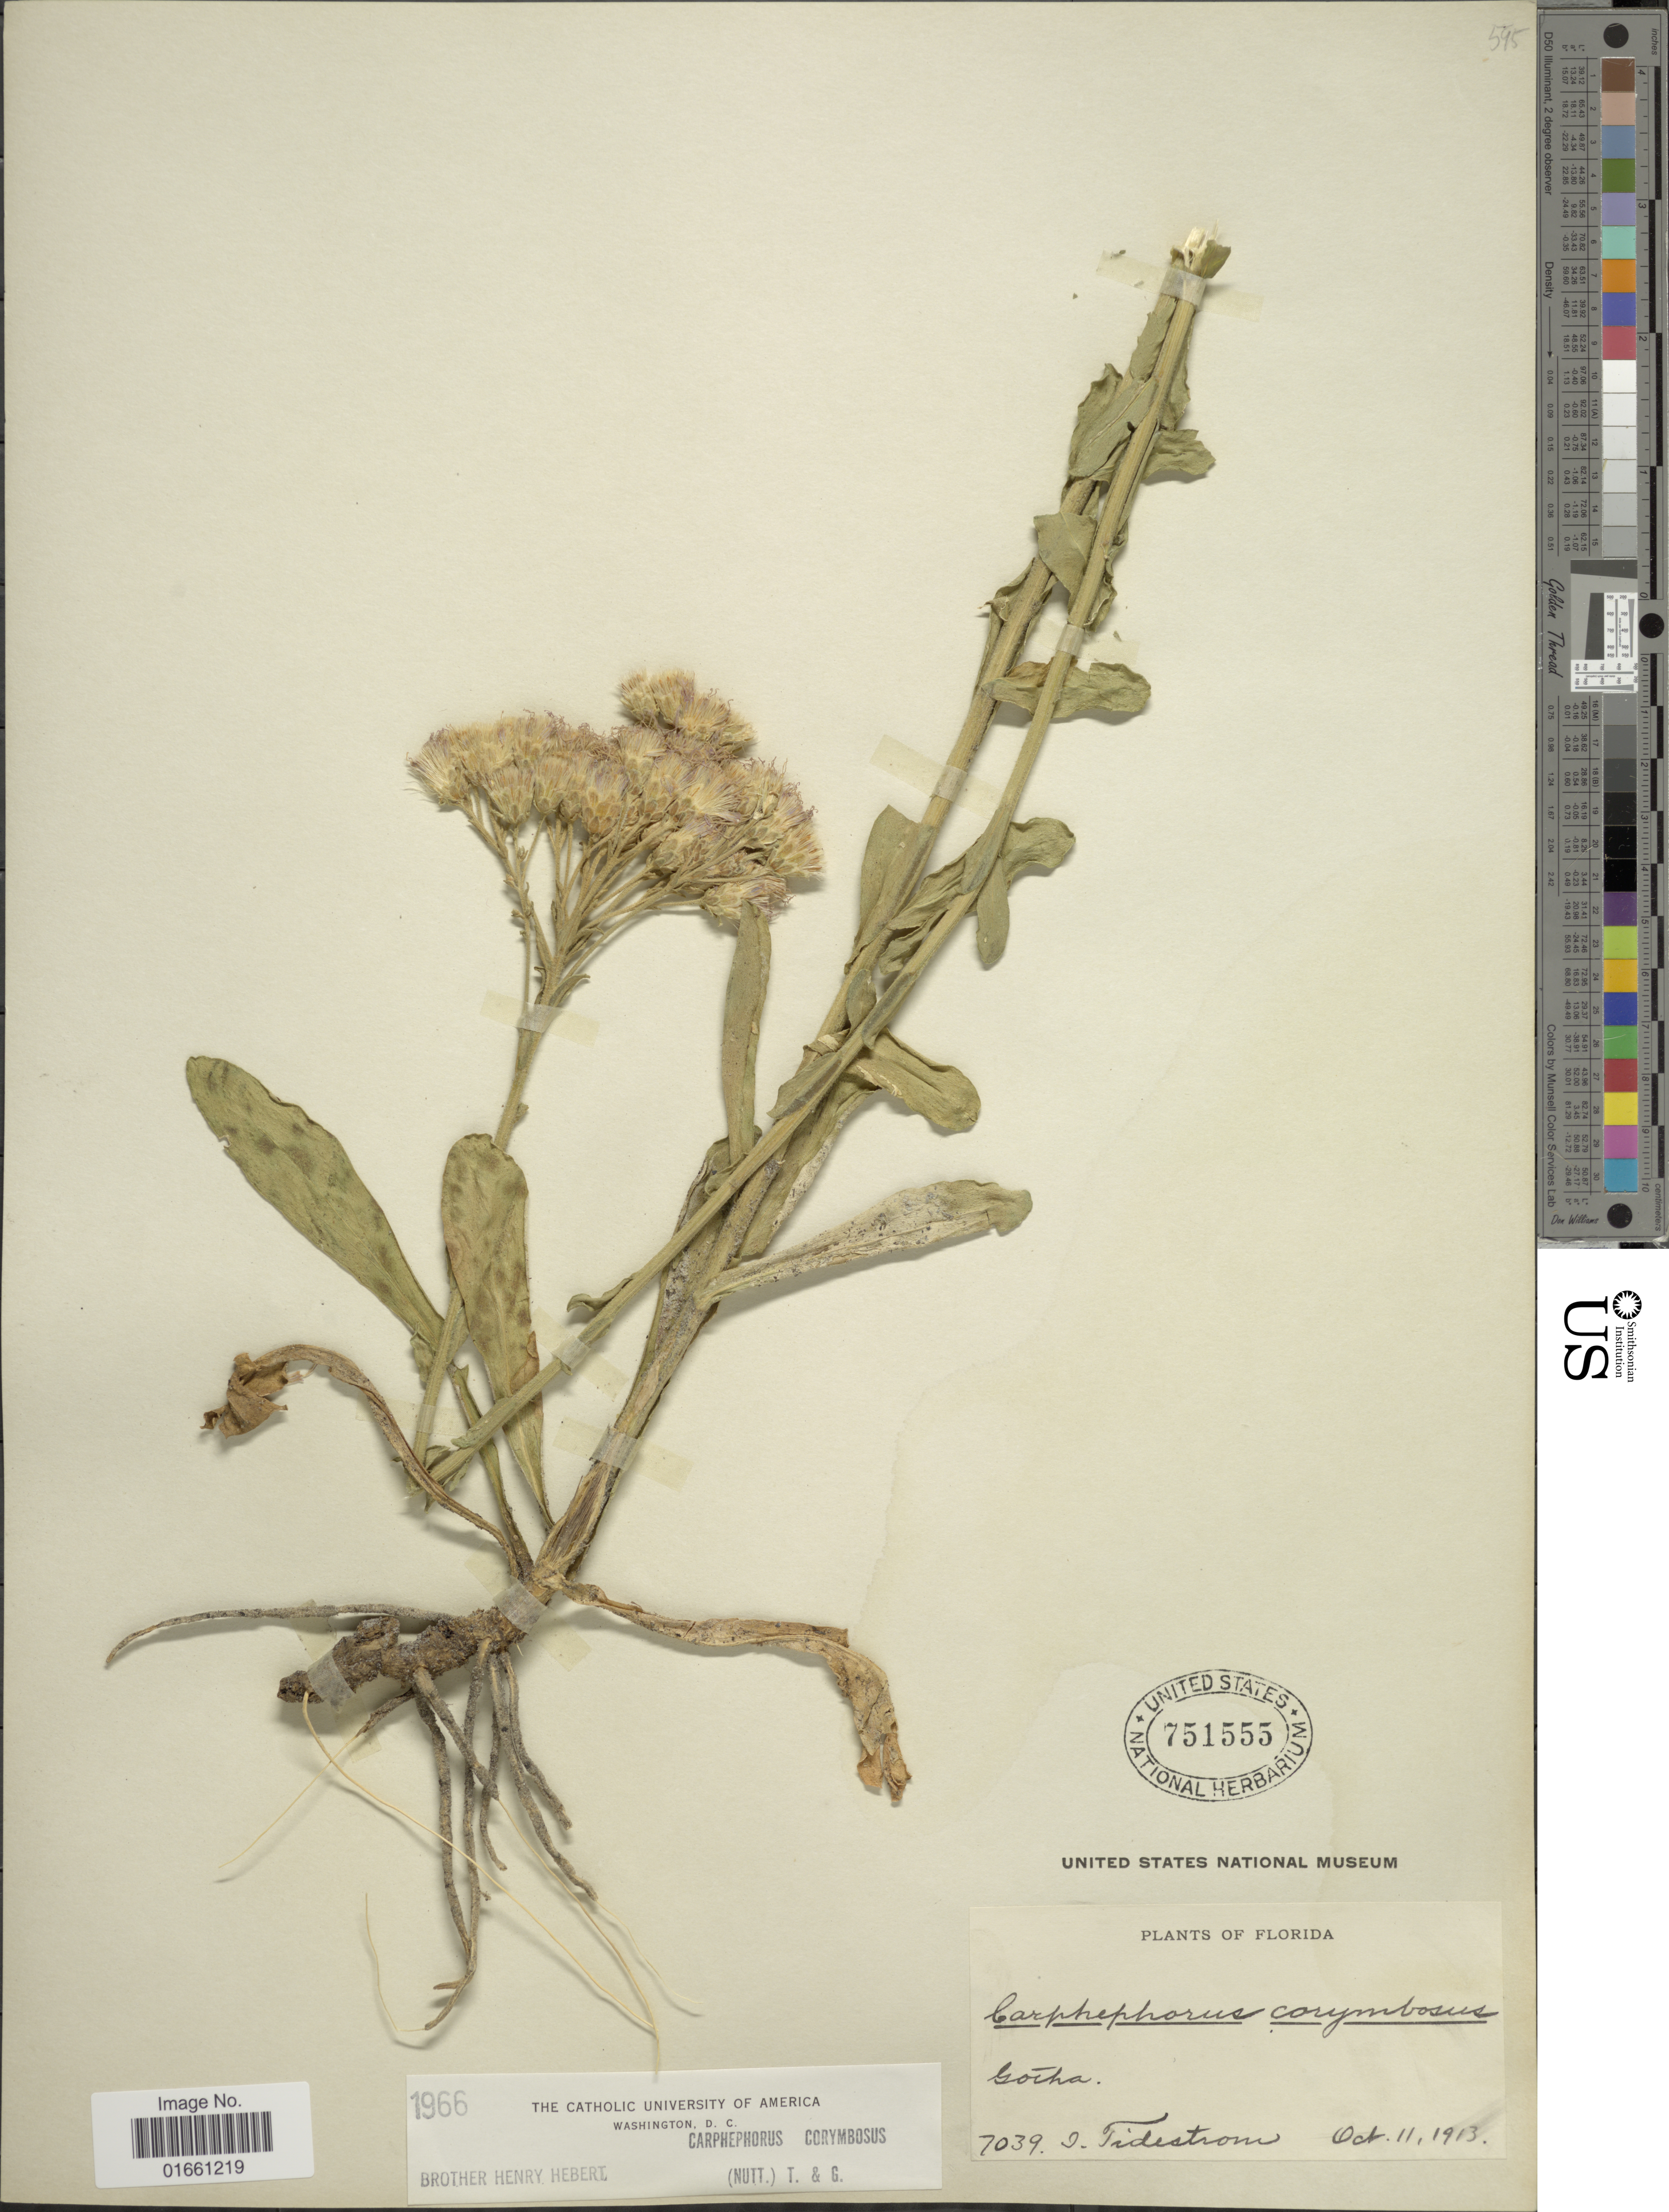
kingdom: Plantae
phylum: Tracheophyta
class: Magnoliopsida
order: Asterales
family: Asteraceae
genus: Carphephorus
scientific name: Carphephorus corymbosus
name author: (Nutt.) Torr. & A. Gray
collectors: I. Tidestorm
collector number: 7039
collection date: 1913-10-11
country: United States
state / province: Florida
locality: Gotha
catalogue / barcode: US 751555